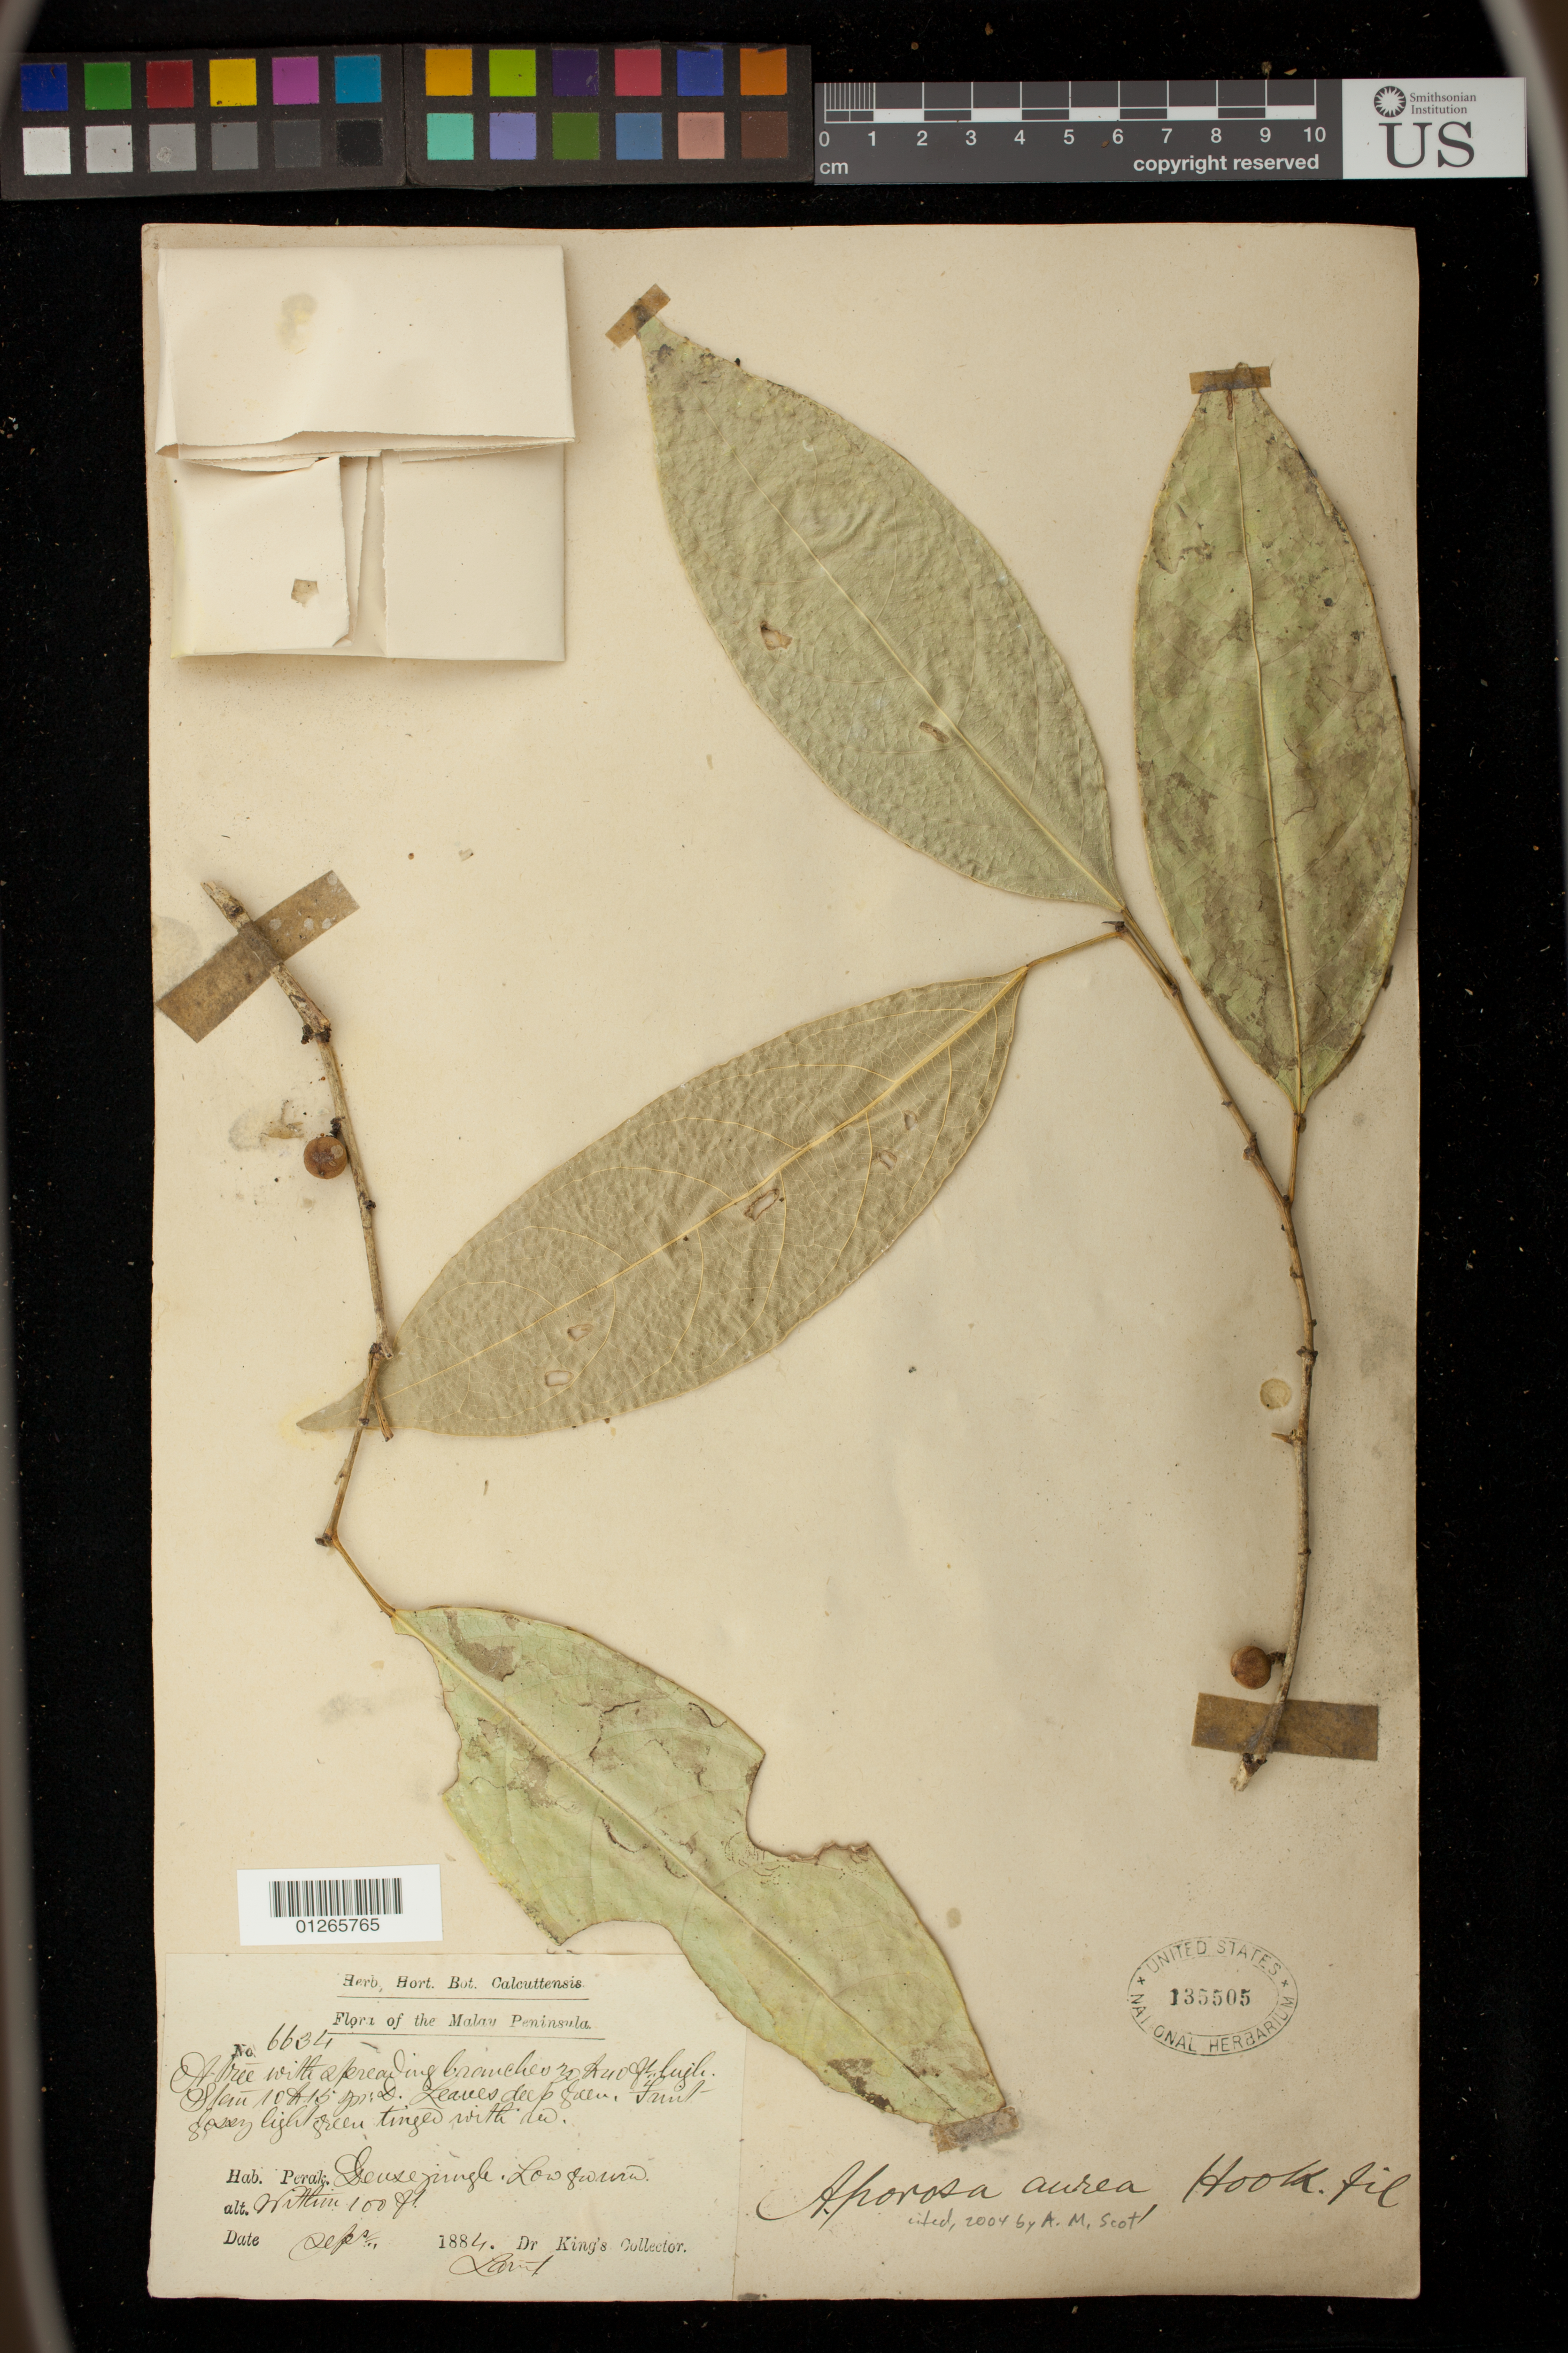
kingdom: Plantae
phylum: Tracheophyta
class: Magnoliopsida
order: Malpighiales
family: Phyllanthaceae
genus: Aporosa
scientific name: Aporosa aurea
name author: Hook. f.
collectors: King, --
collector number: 6634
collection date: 1884-09-01/1884-09-30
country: Malaysia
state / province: Perak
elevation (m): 30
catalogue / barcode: US 135505